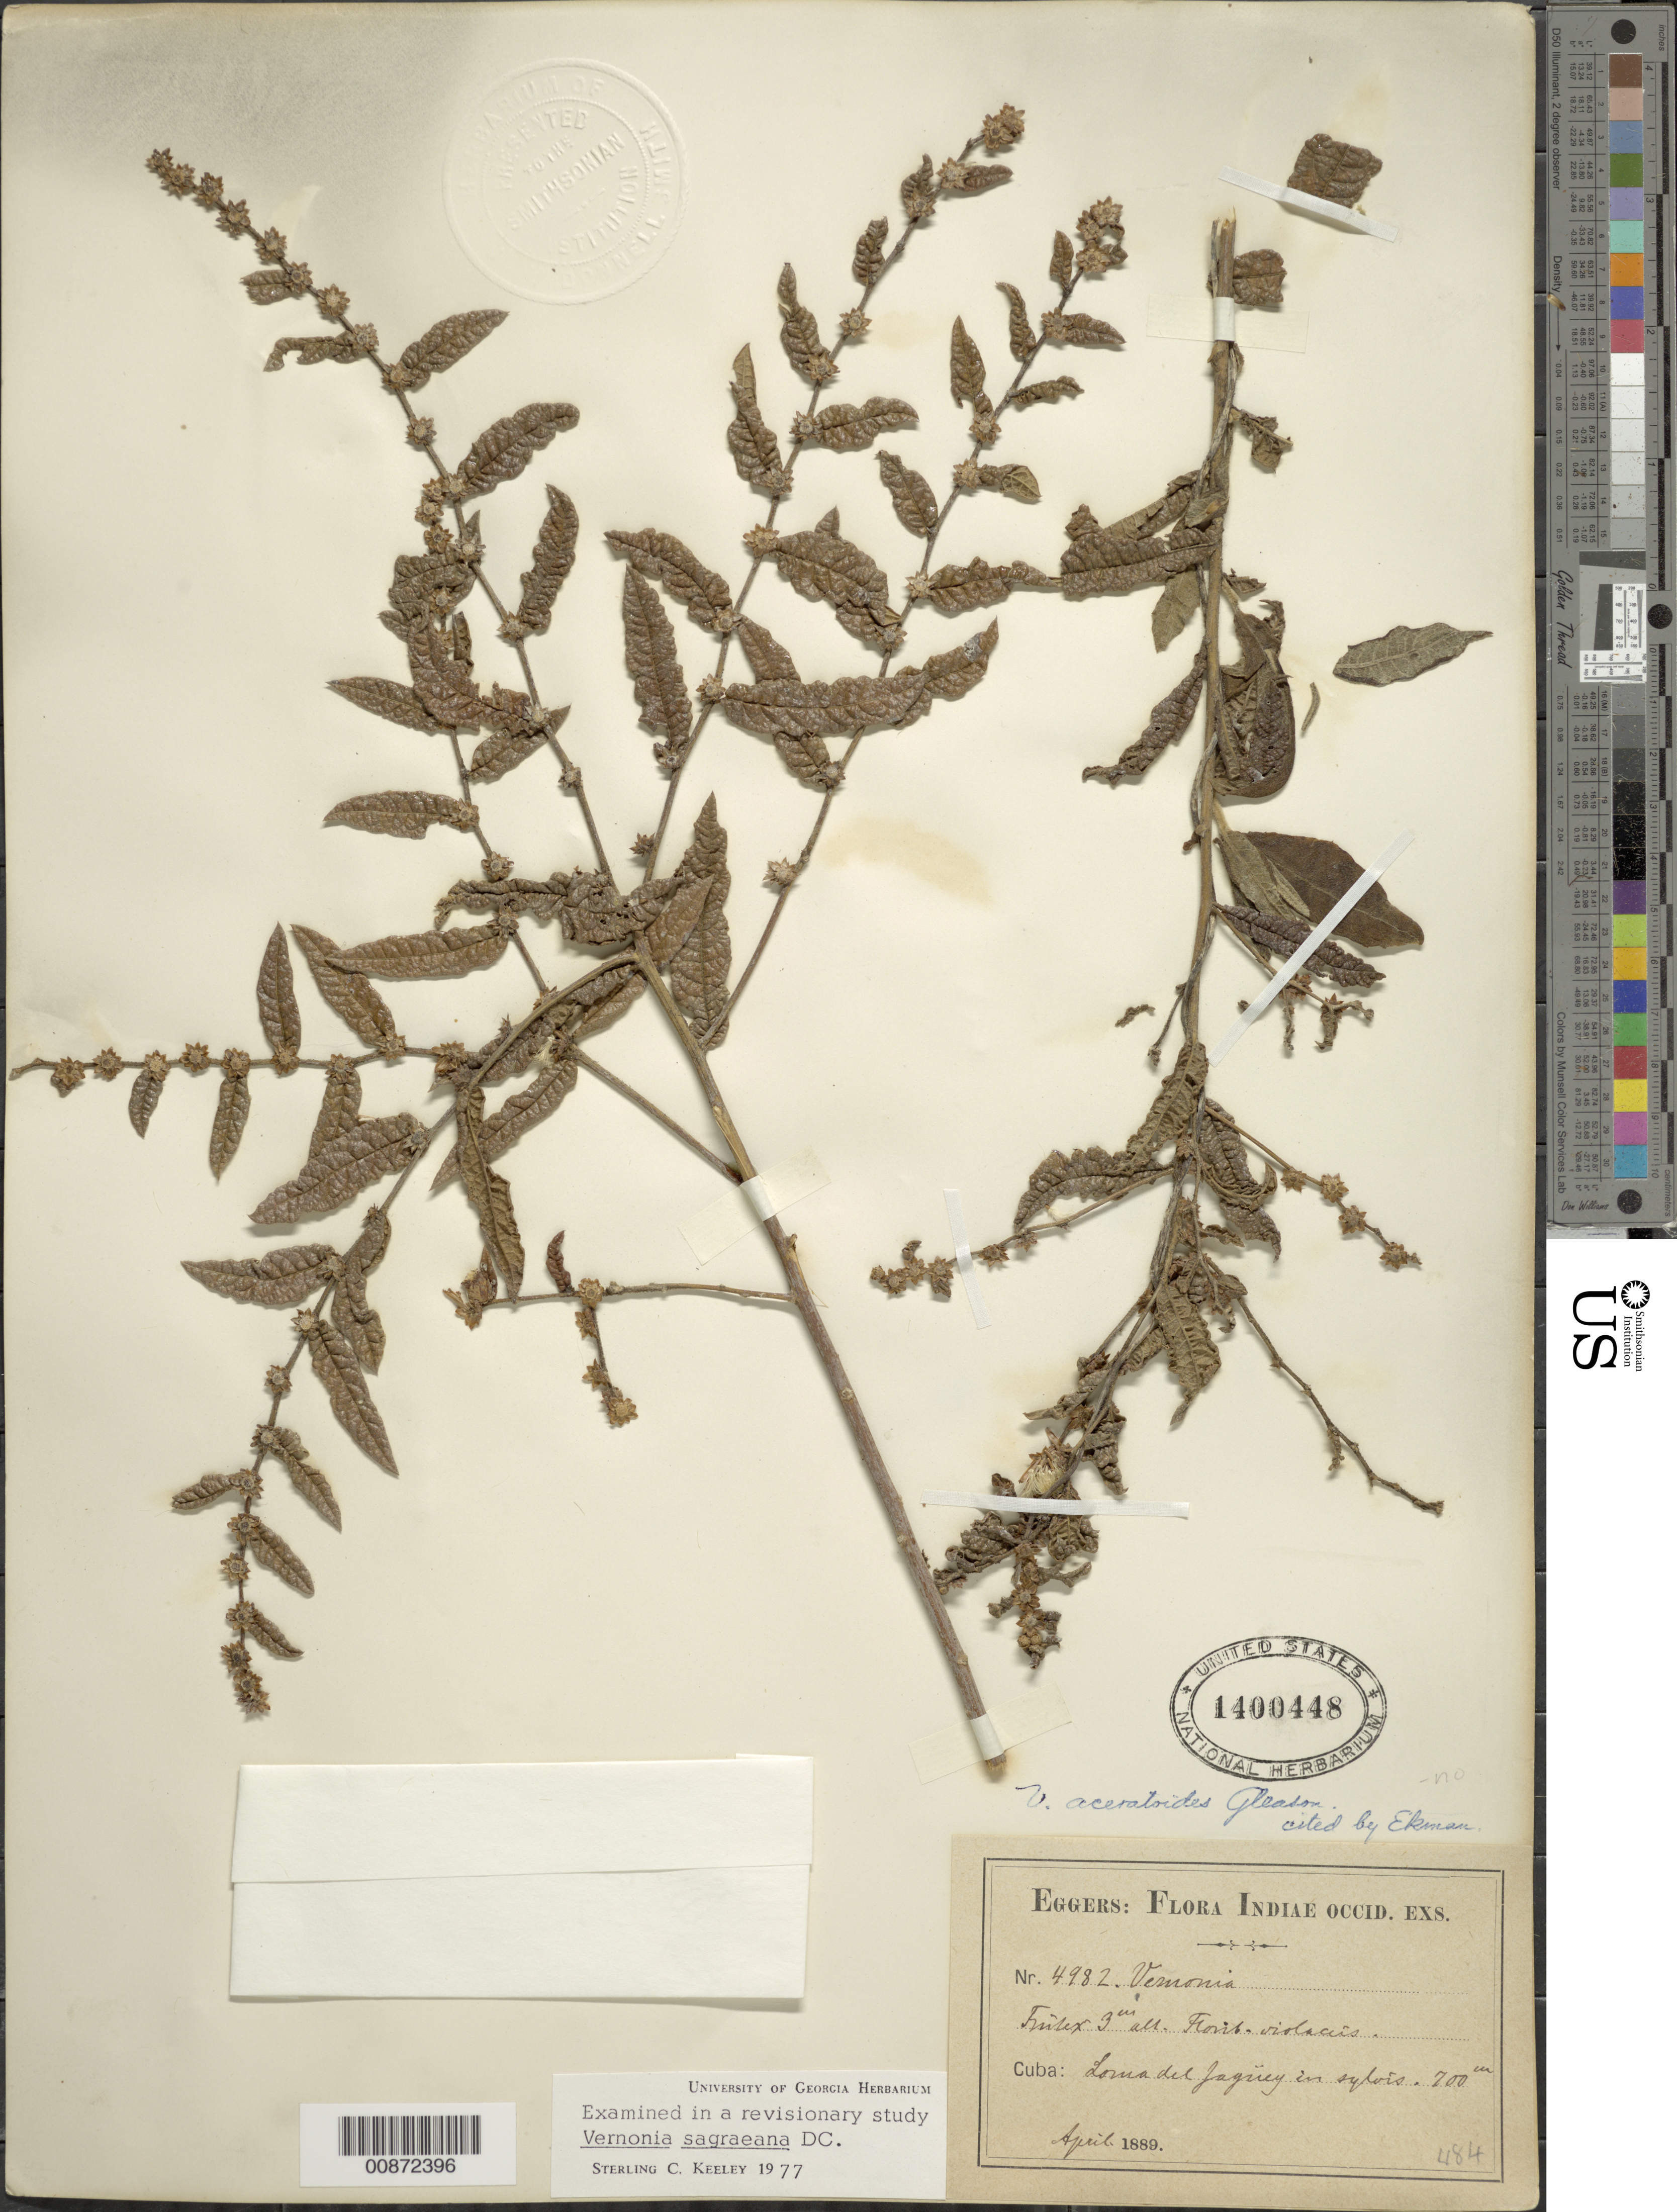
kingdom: Plantae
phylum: Tracheophyta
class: Magnoliopsida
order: Asterales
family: Asteraceae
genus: Lepidaploa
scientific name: Lepidaploa sagraeana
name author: (DC.) H. Rob.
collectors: H. F. A. von Eggers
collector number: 4982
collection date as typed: Apr 1889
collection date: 1889-04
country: Cuba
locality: Loma del Jagüey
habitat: In sylvis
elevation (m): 700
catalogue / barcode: US 1400448